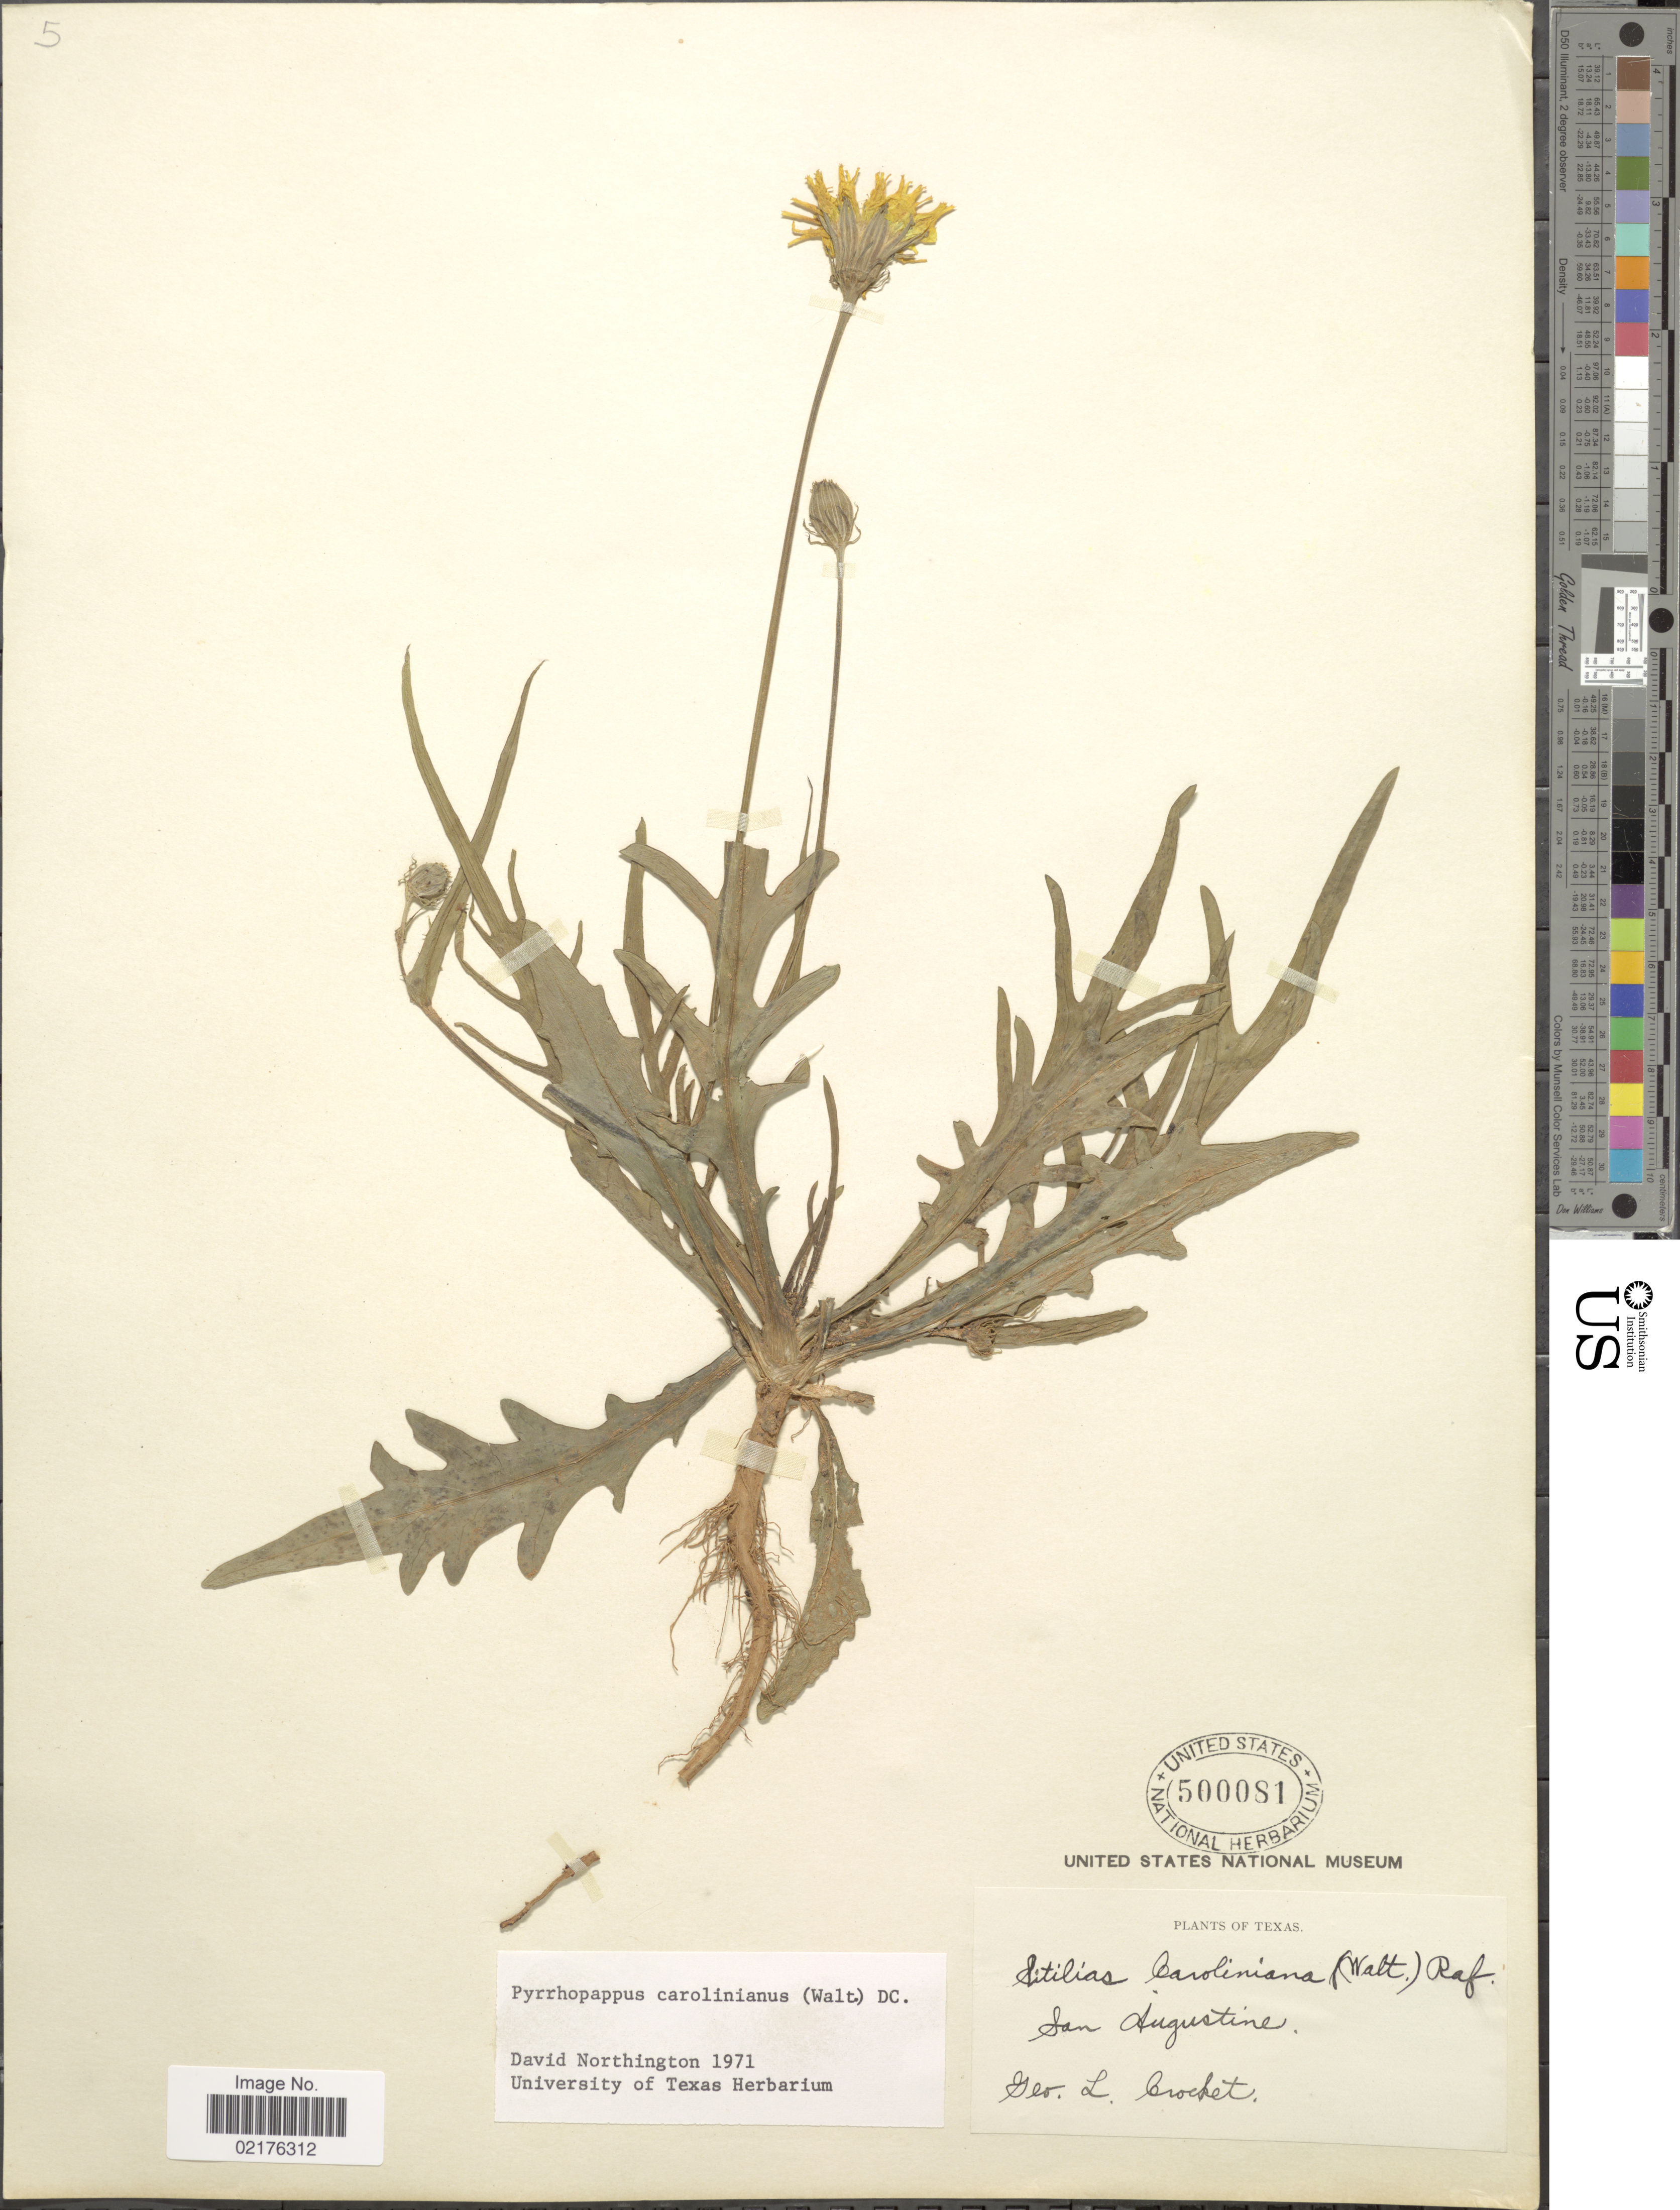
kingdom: Plantae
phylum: Tracheophyta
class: Magnoliopsida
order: Asterales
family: Asteraceae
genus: Pyrrhopappus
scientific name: Pyrrhopappus carolinianus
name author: (Walter) DC.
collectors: G. Crocket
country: United States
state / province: Texas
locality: San Augustine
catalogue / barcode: US 500081